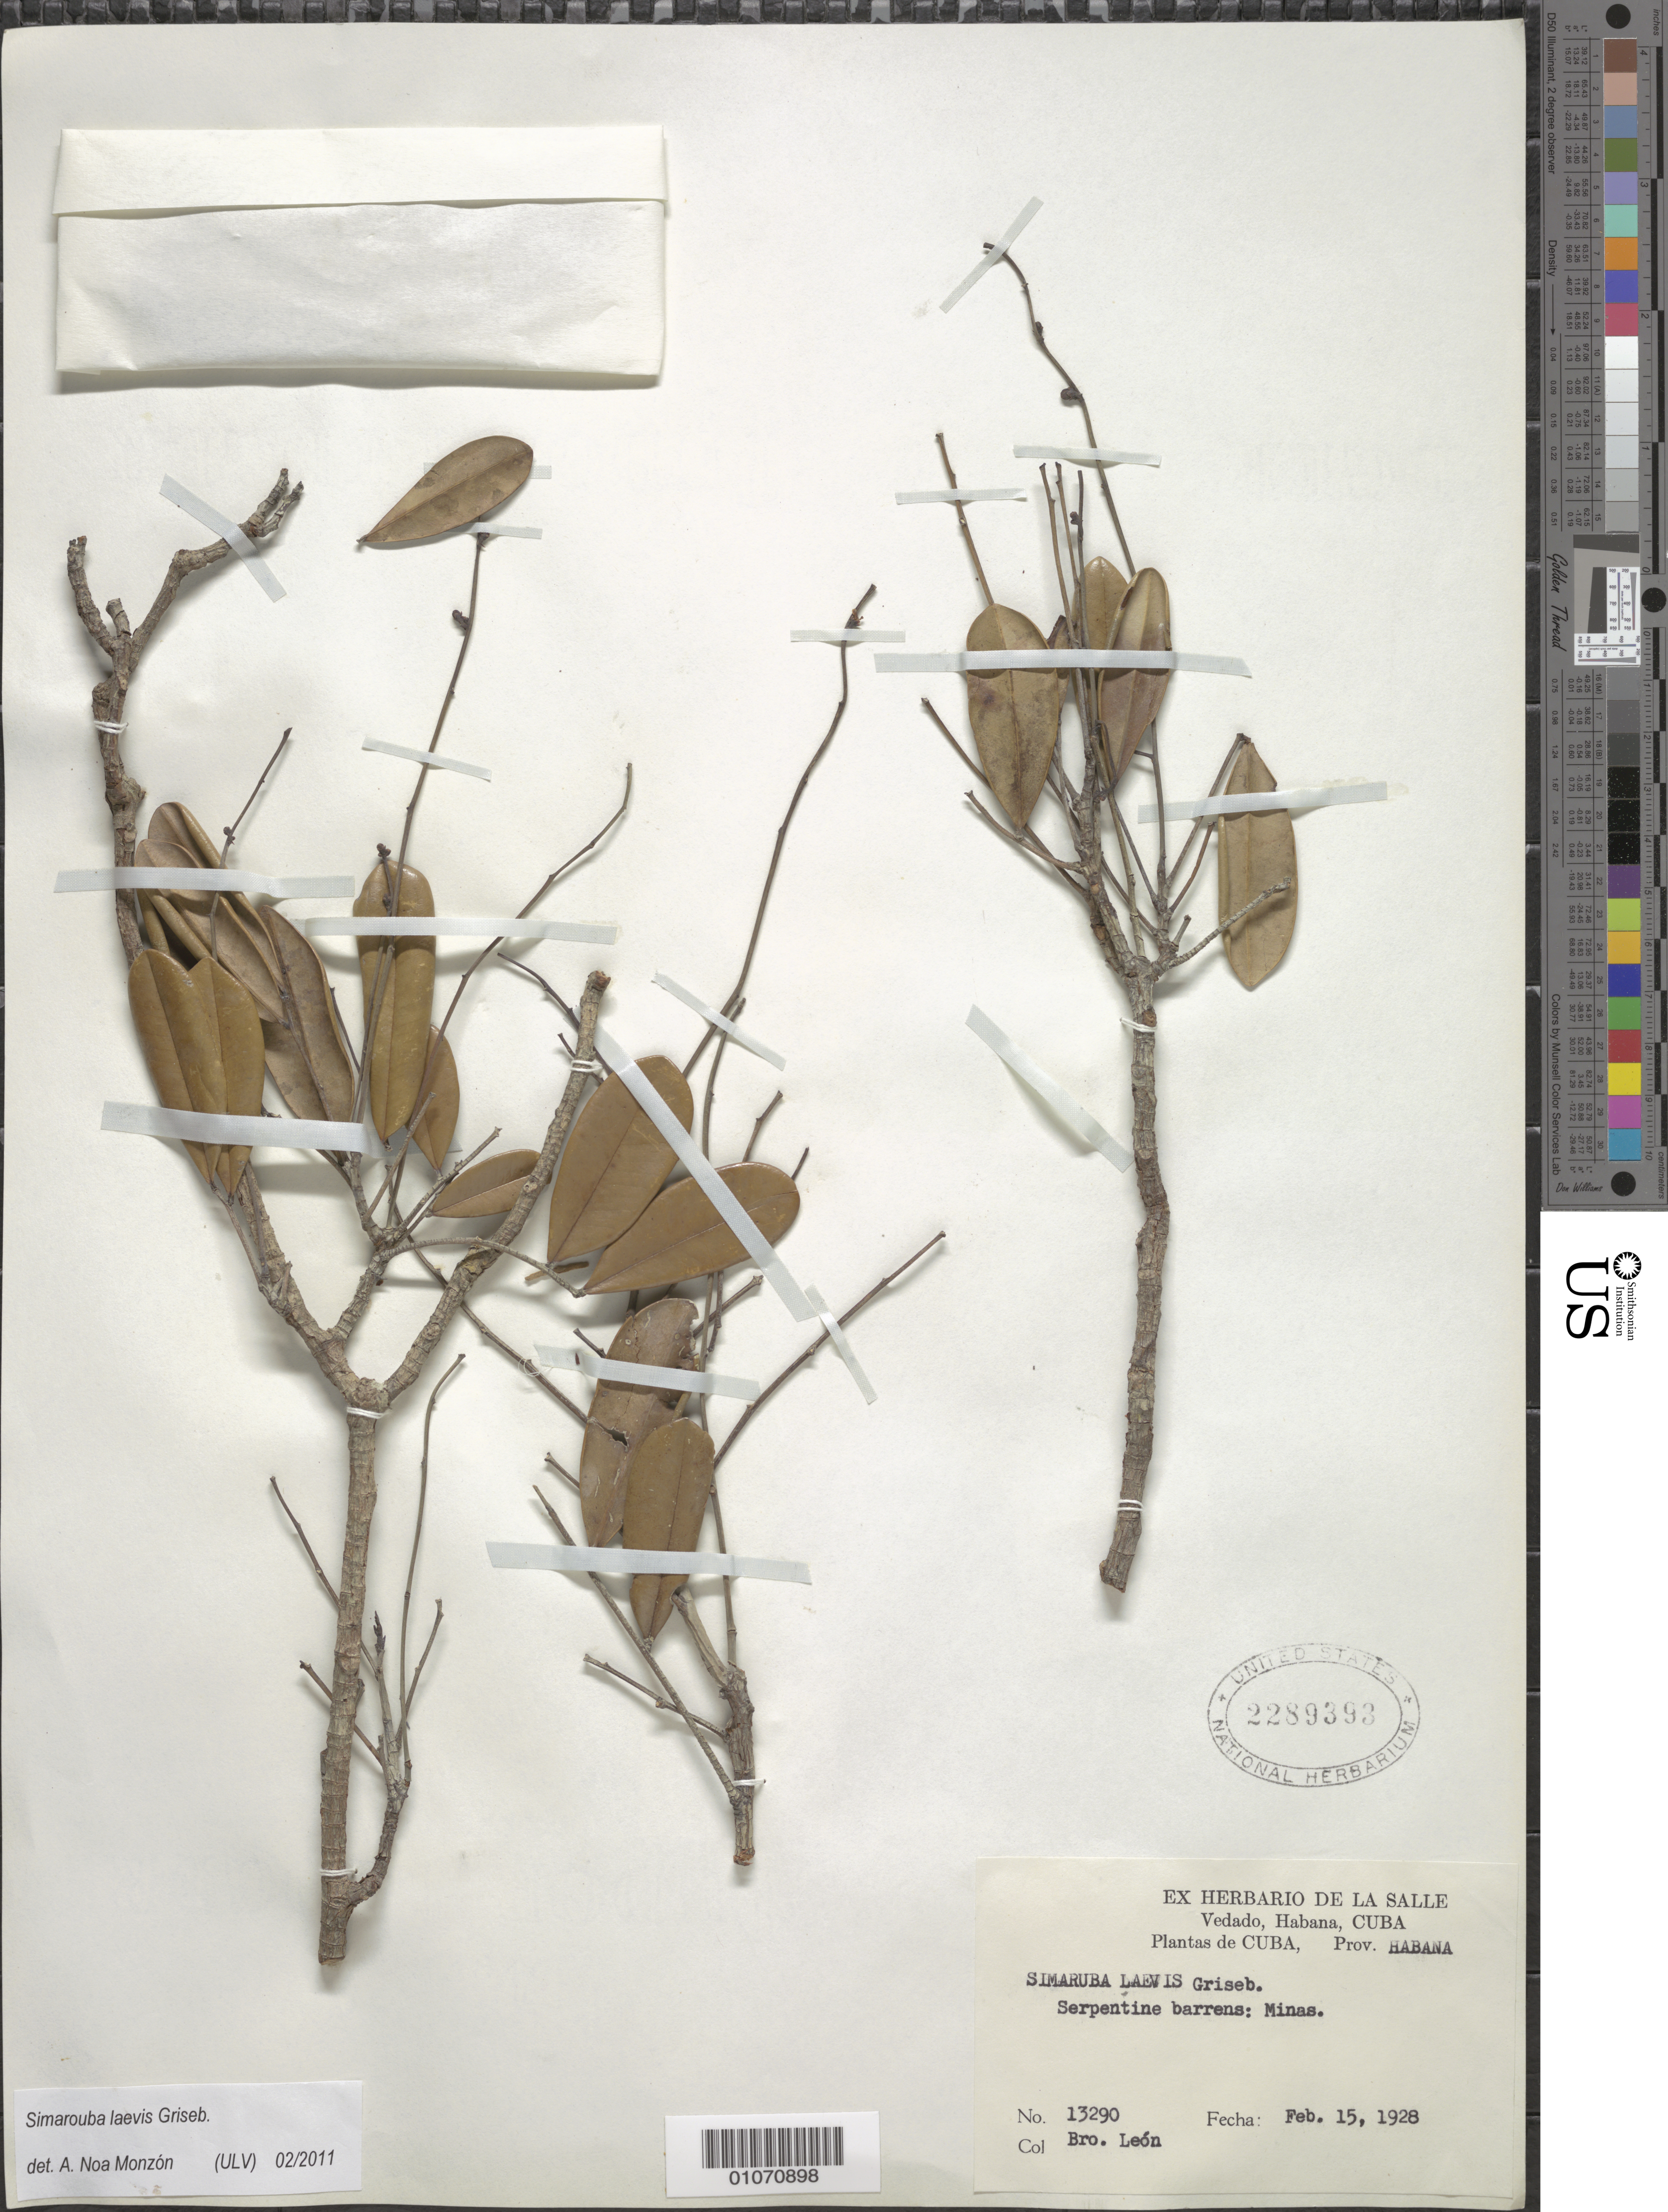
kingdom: Plantae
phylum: Tracheophyta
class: Magnoliopsida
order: Sapindales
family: Simaroubaceae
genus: Simarouba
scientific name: Simarouba laevis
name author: Griseb.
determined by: Noa Monzón, A.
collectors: Bro. León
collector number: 13290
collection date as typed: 15 Feb 1928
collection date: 1928-02-15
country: Cuba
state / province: La Habana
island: Cuba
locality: Minas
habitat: Serpentine barren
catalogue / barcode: US 2289393